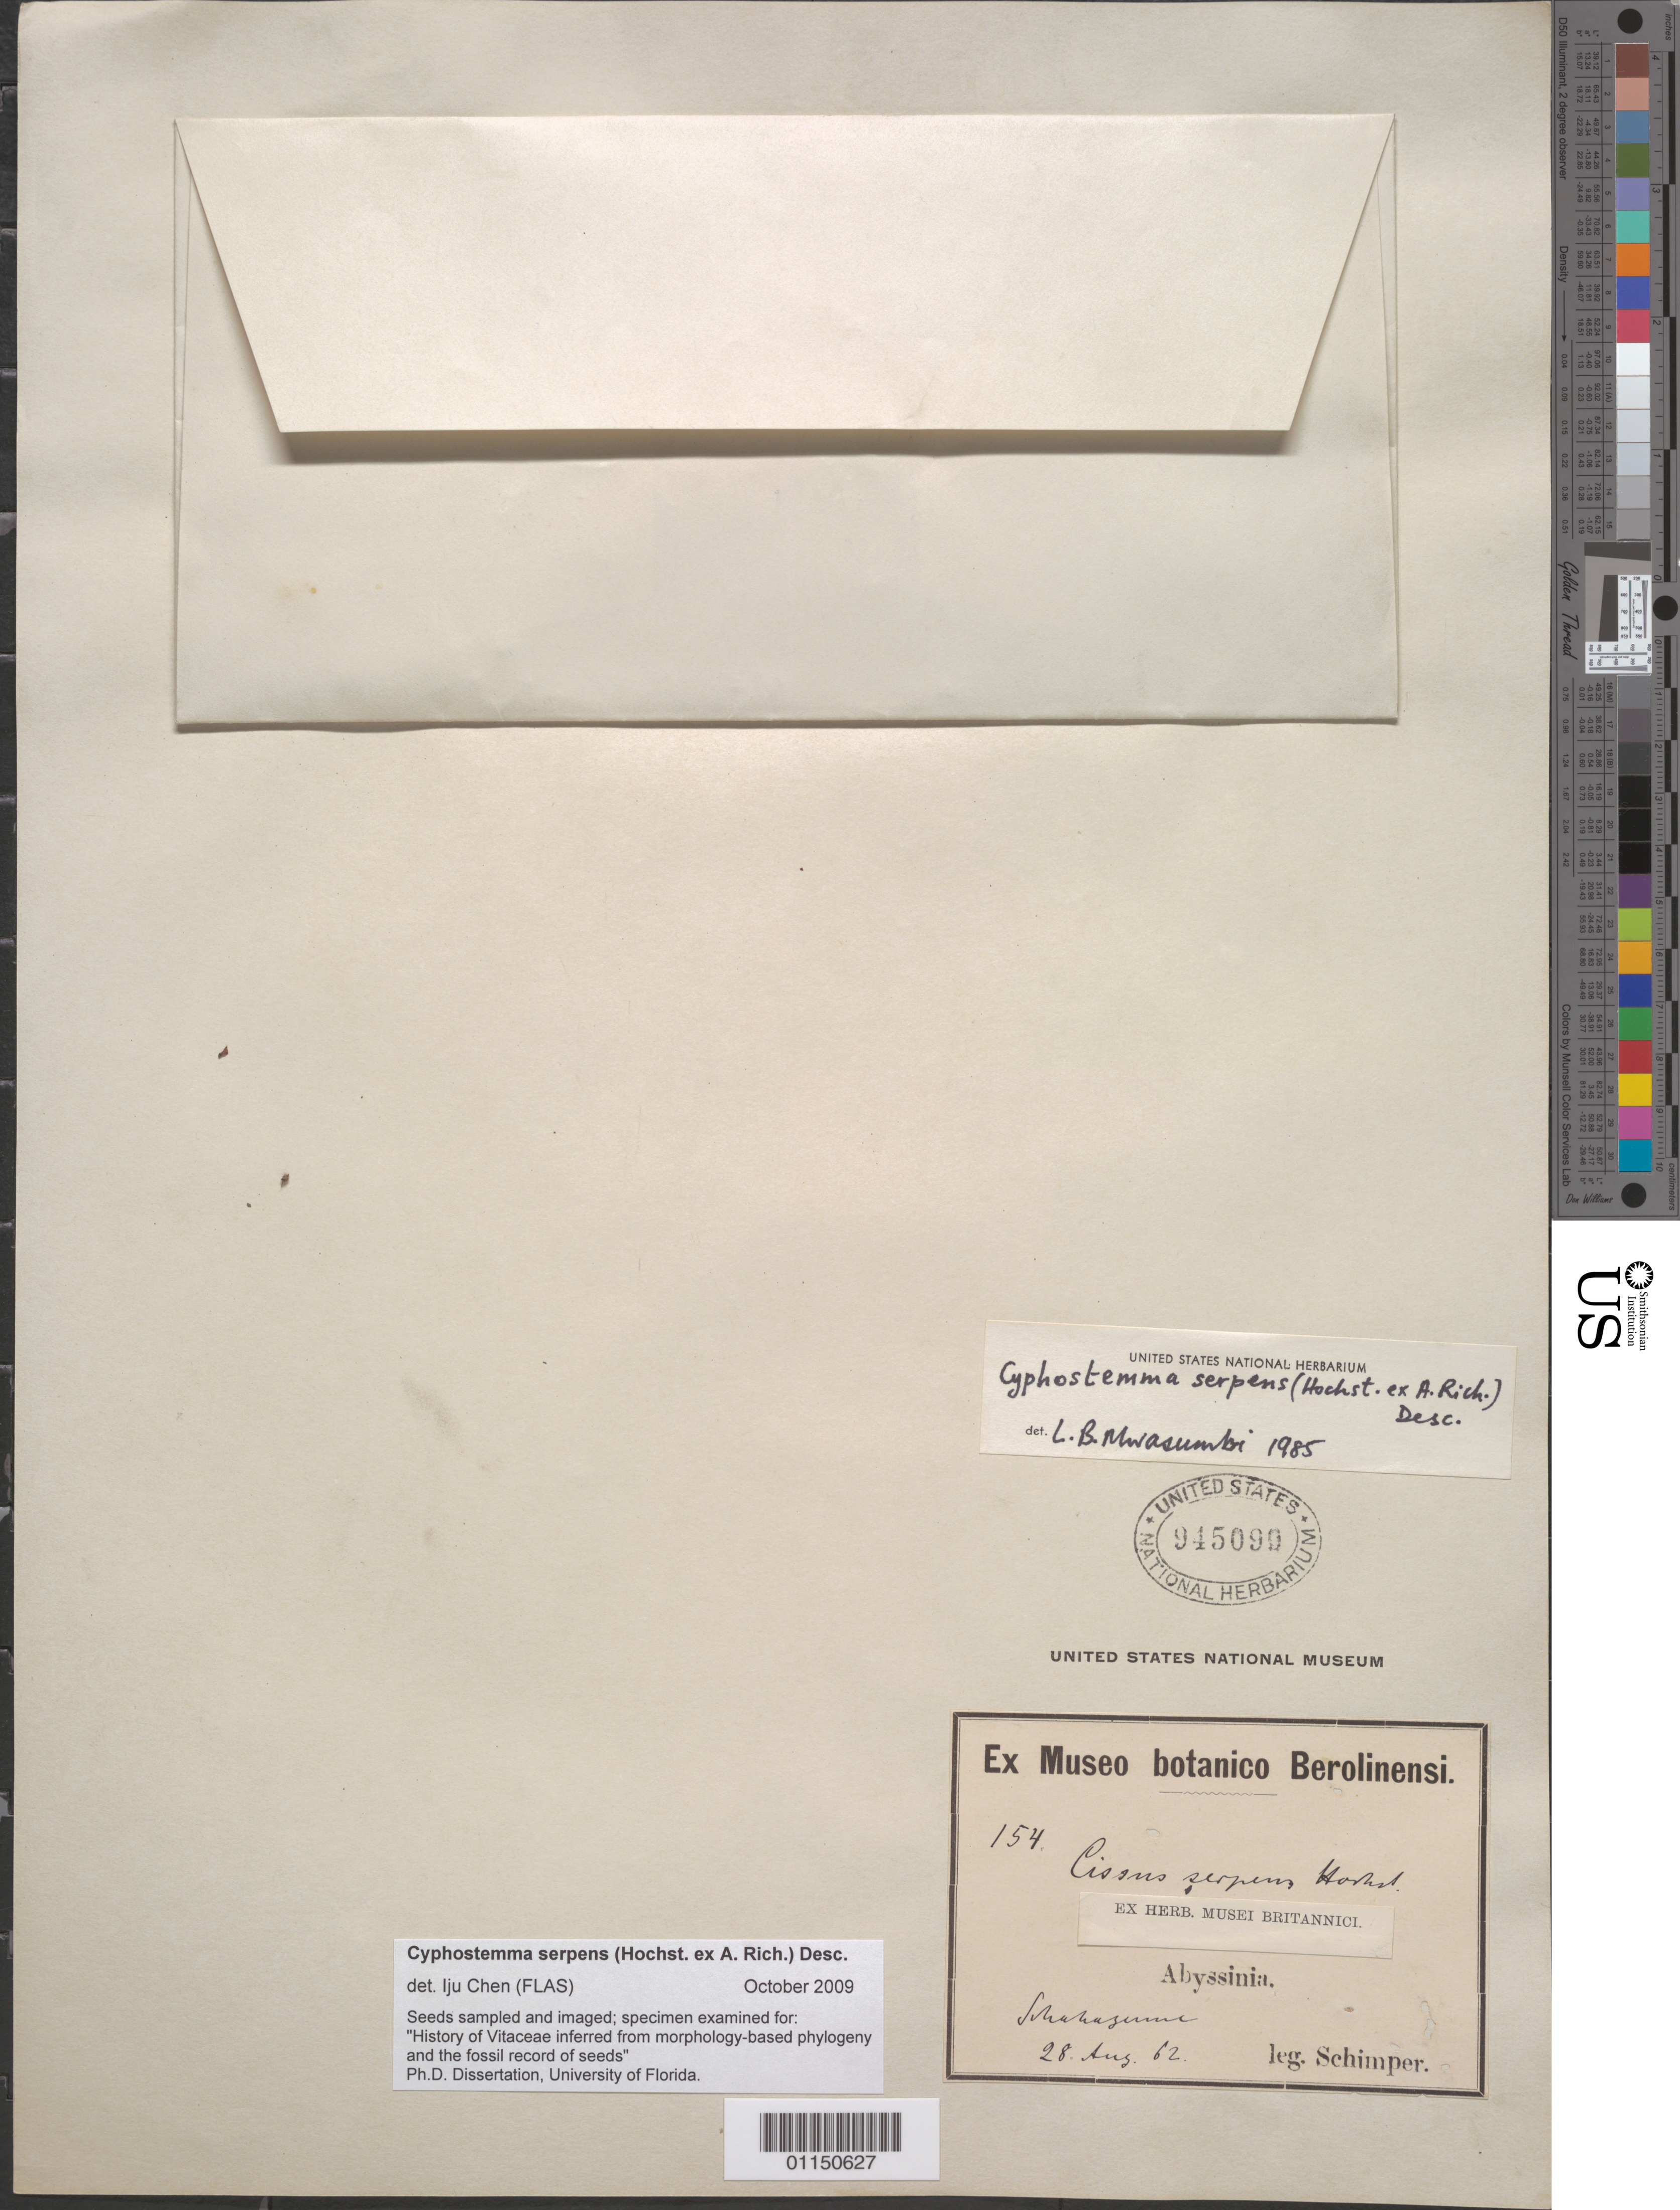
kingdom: Plantae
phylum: Tracheophyta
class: Magnoliopsida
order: Vitales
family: Vitaceae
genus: Cyphostemma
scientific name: Cyphostemma serpens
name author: (A. Rich.) Desc.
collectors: -. Schimper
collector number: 154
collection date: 1862-08-28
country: Ethiopia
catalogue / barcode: US 945090